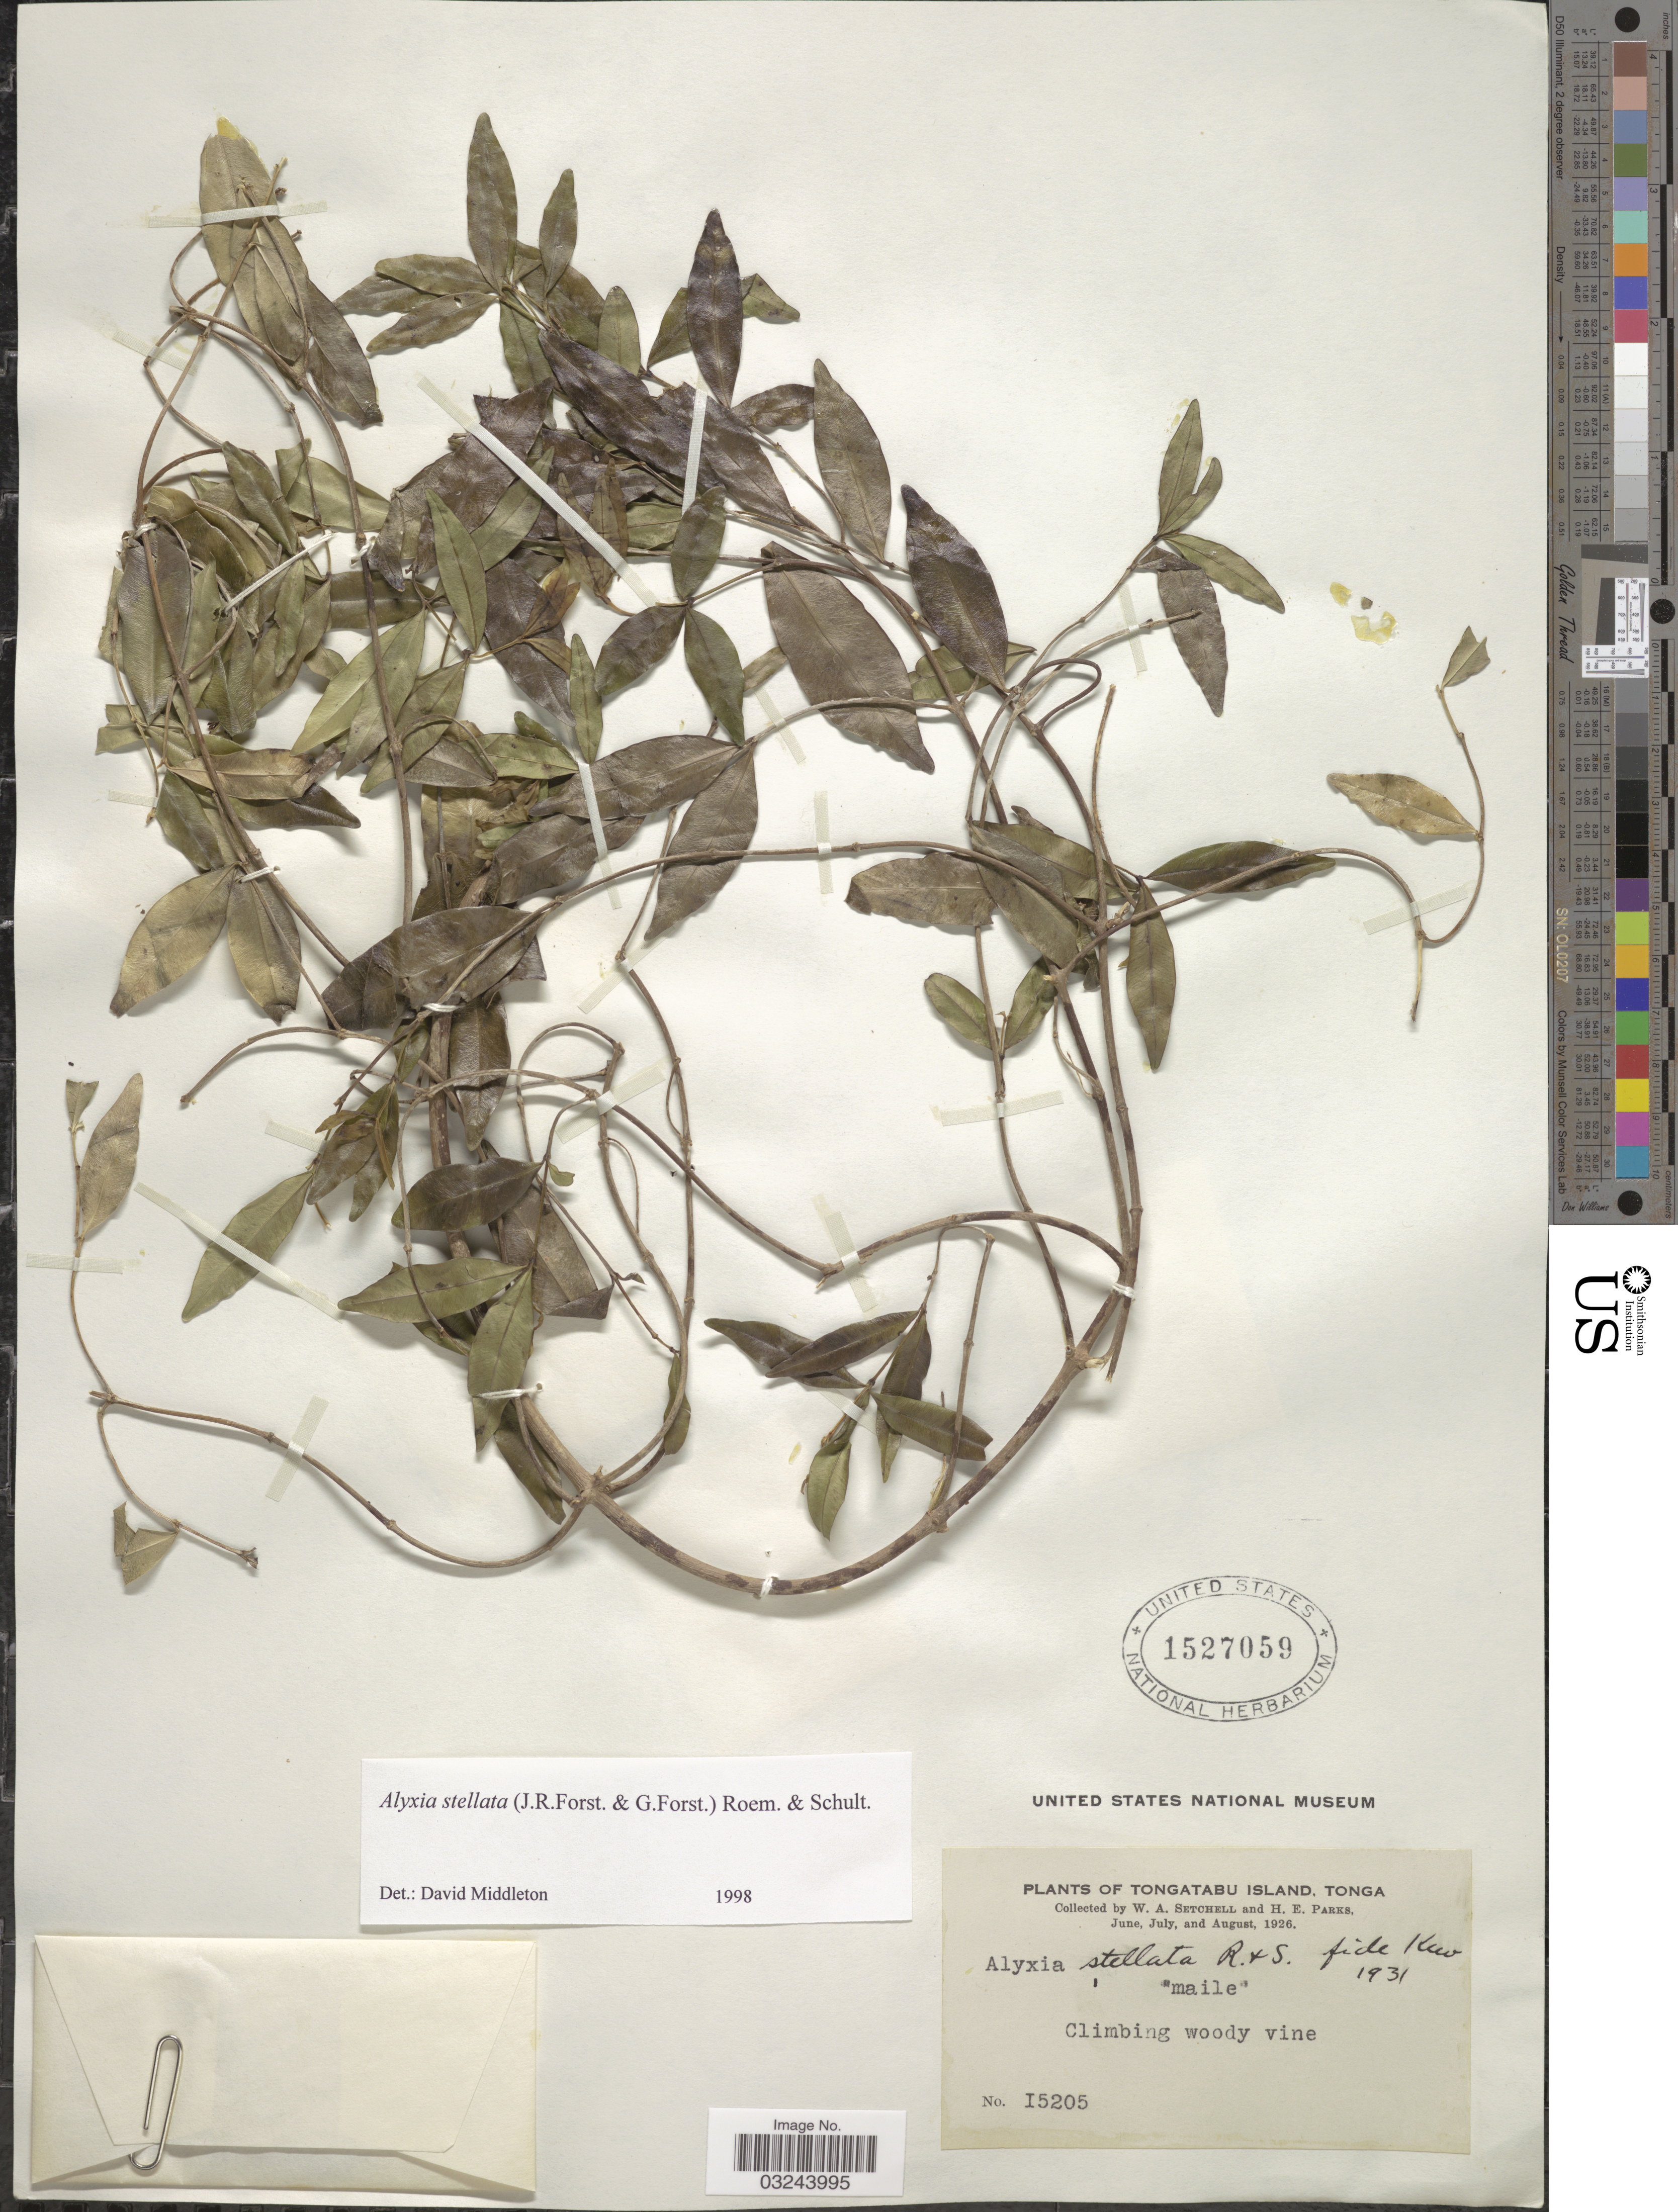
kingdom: Plantae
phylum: Tracheophyta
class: Magnoliopsida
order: Gentianales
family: Apocynaceae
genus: Alyxia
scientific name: Alyxia stellata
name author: (J.R. Forst. & G. Forst.) Roem. & Schult.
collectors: W. Setchell & H. E. Parks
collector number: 15205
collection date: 1926-06/1926-08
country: Tonga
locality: Tongatabu Island.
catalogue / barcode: US 1527059